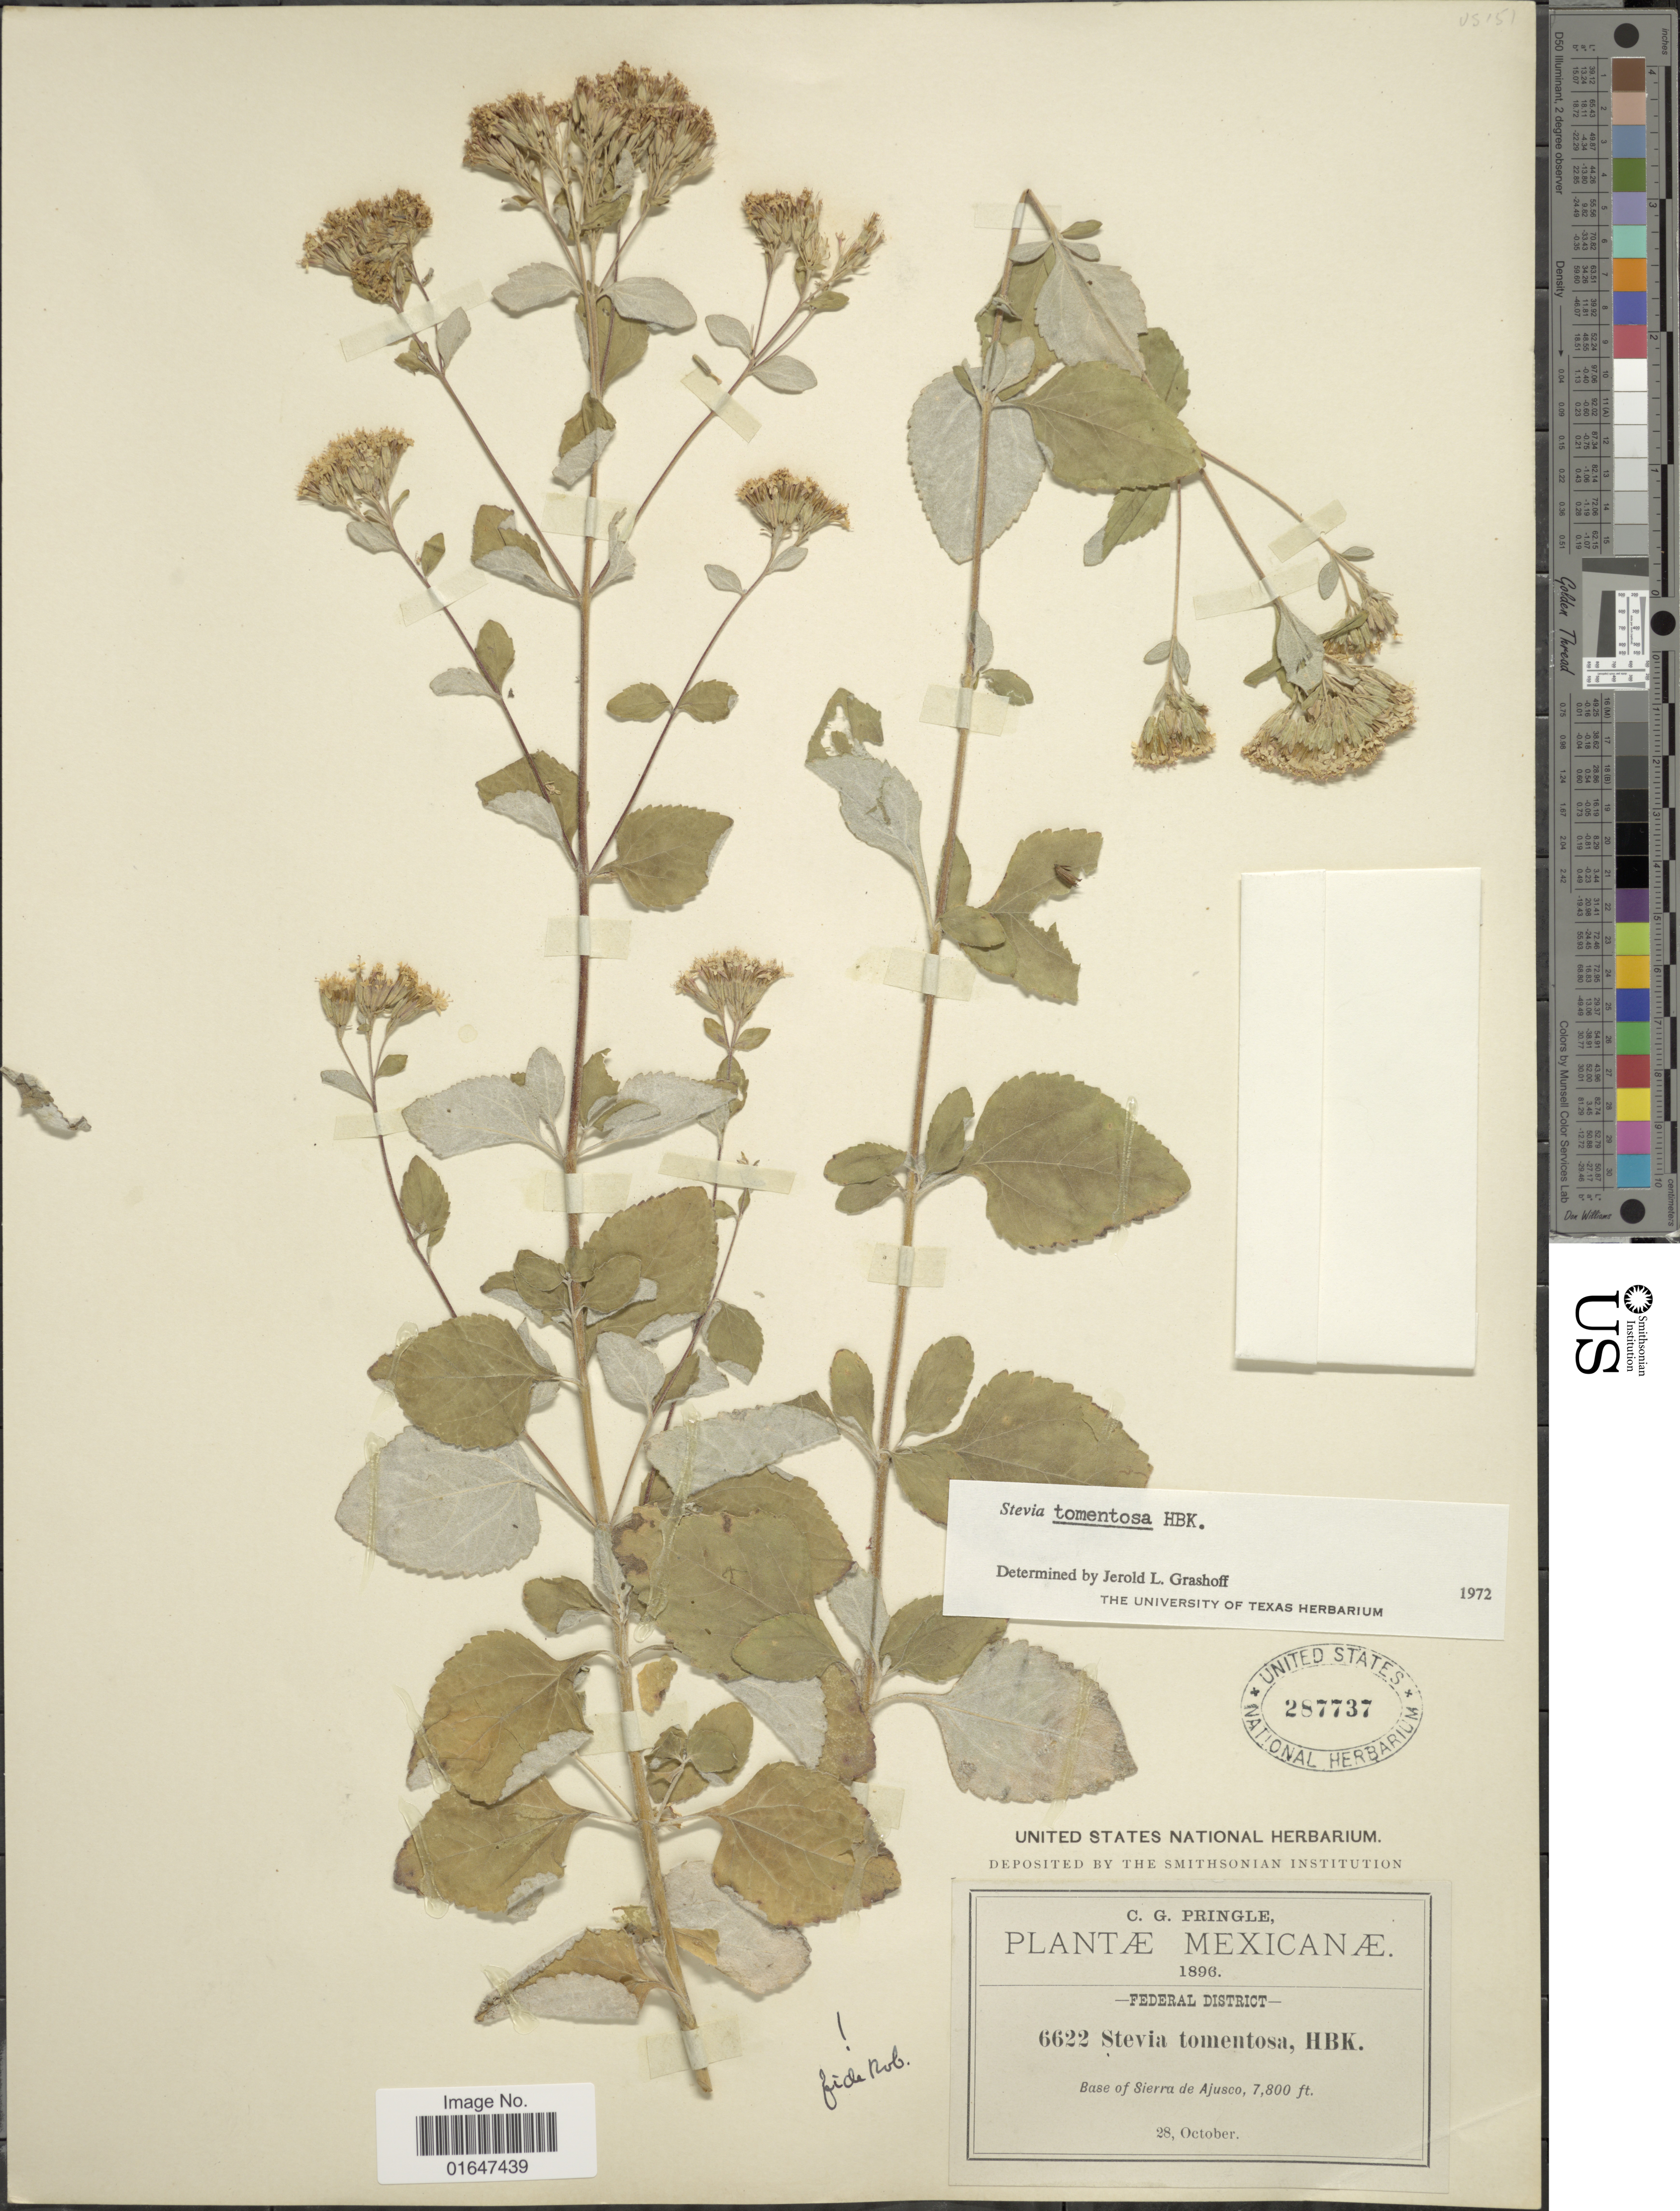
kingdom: Plantae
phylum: Tracheophyta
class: Magnoliopsida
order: Asterales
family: Asteraceae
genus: Stevia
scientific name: Stevia tomentosa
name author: Kunth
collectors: C. G. Pringle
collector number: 6622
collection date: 1896-10-28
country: Mexico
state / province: Distrito Federal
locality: Mexicanae, bae of Sierra de Ajusco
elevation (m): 2377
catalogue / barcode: US 287737